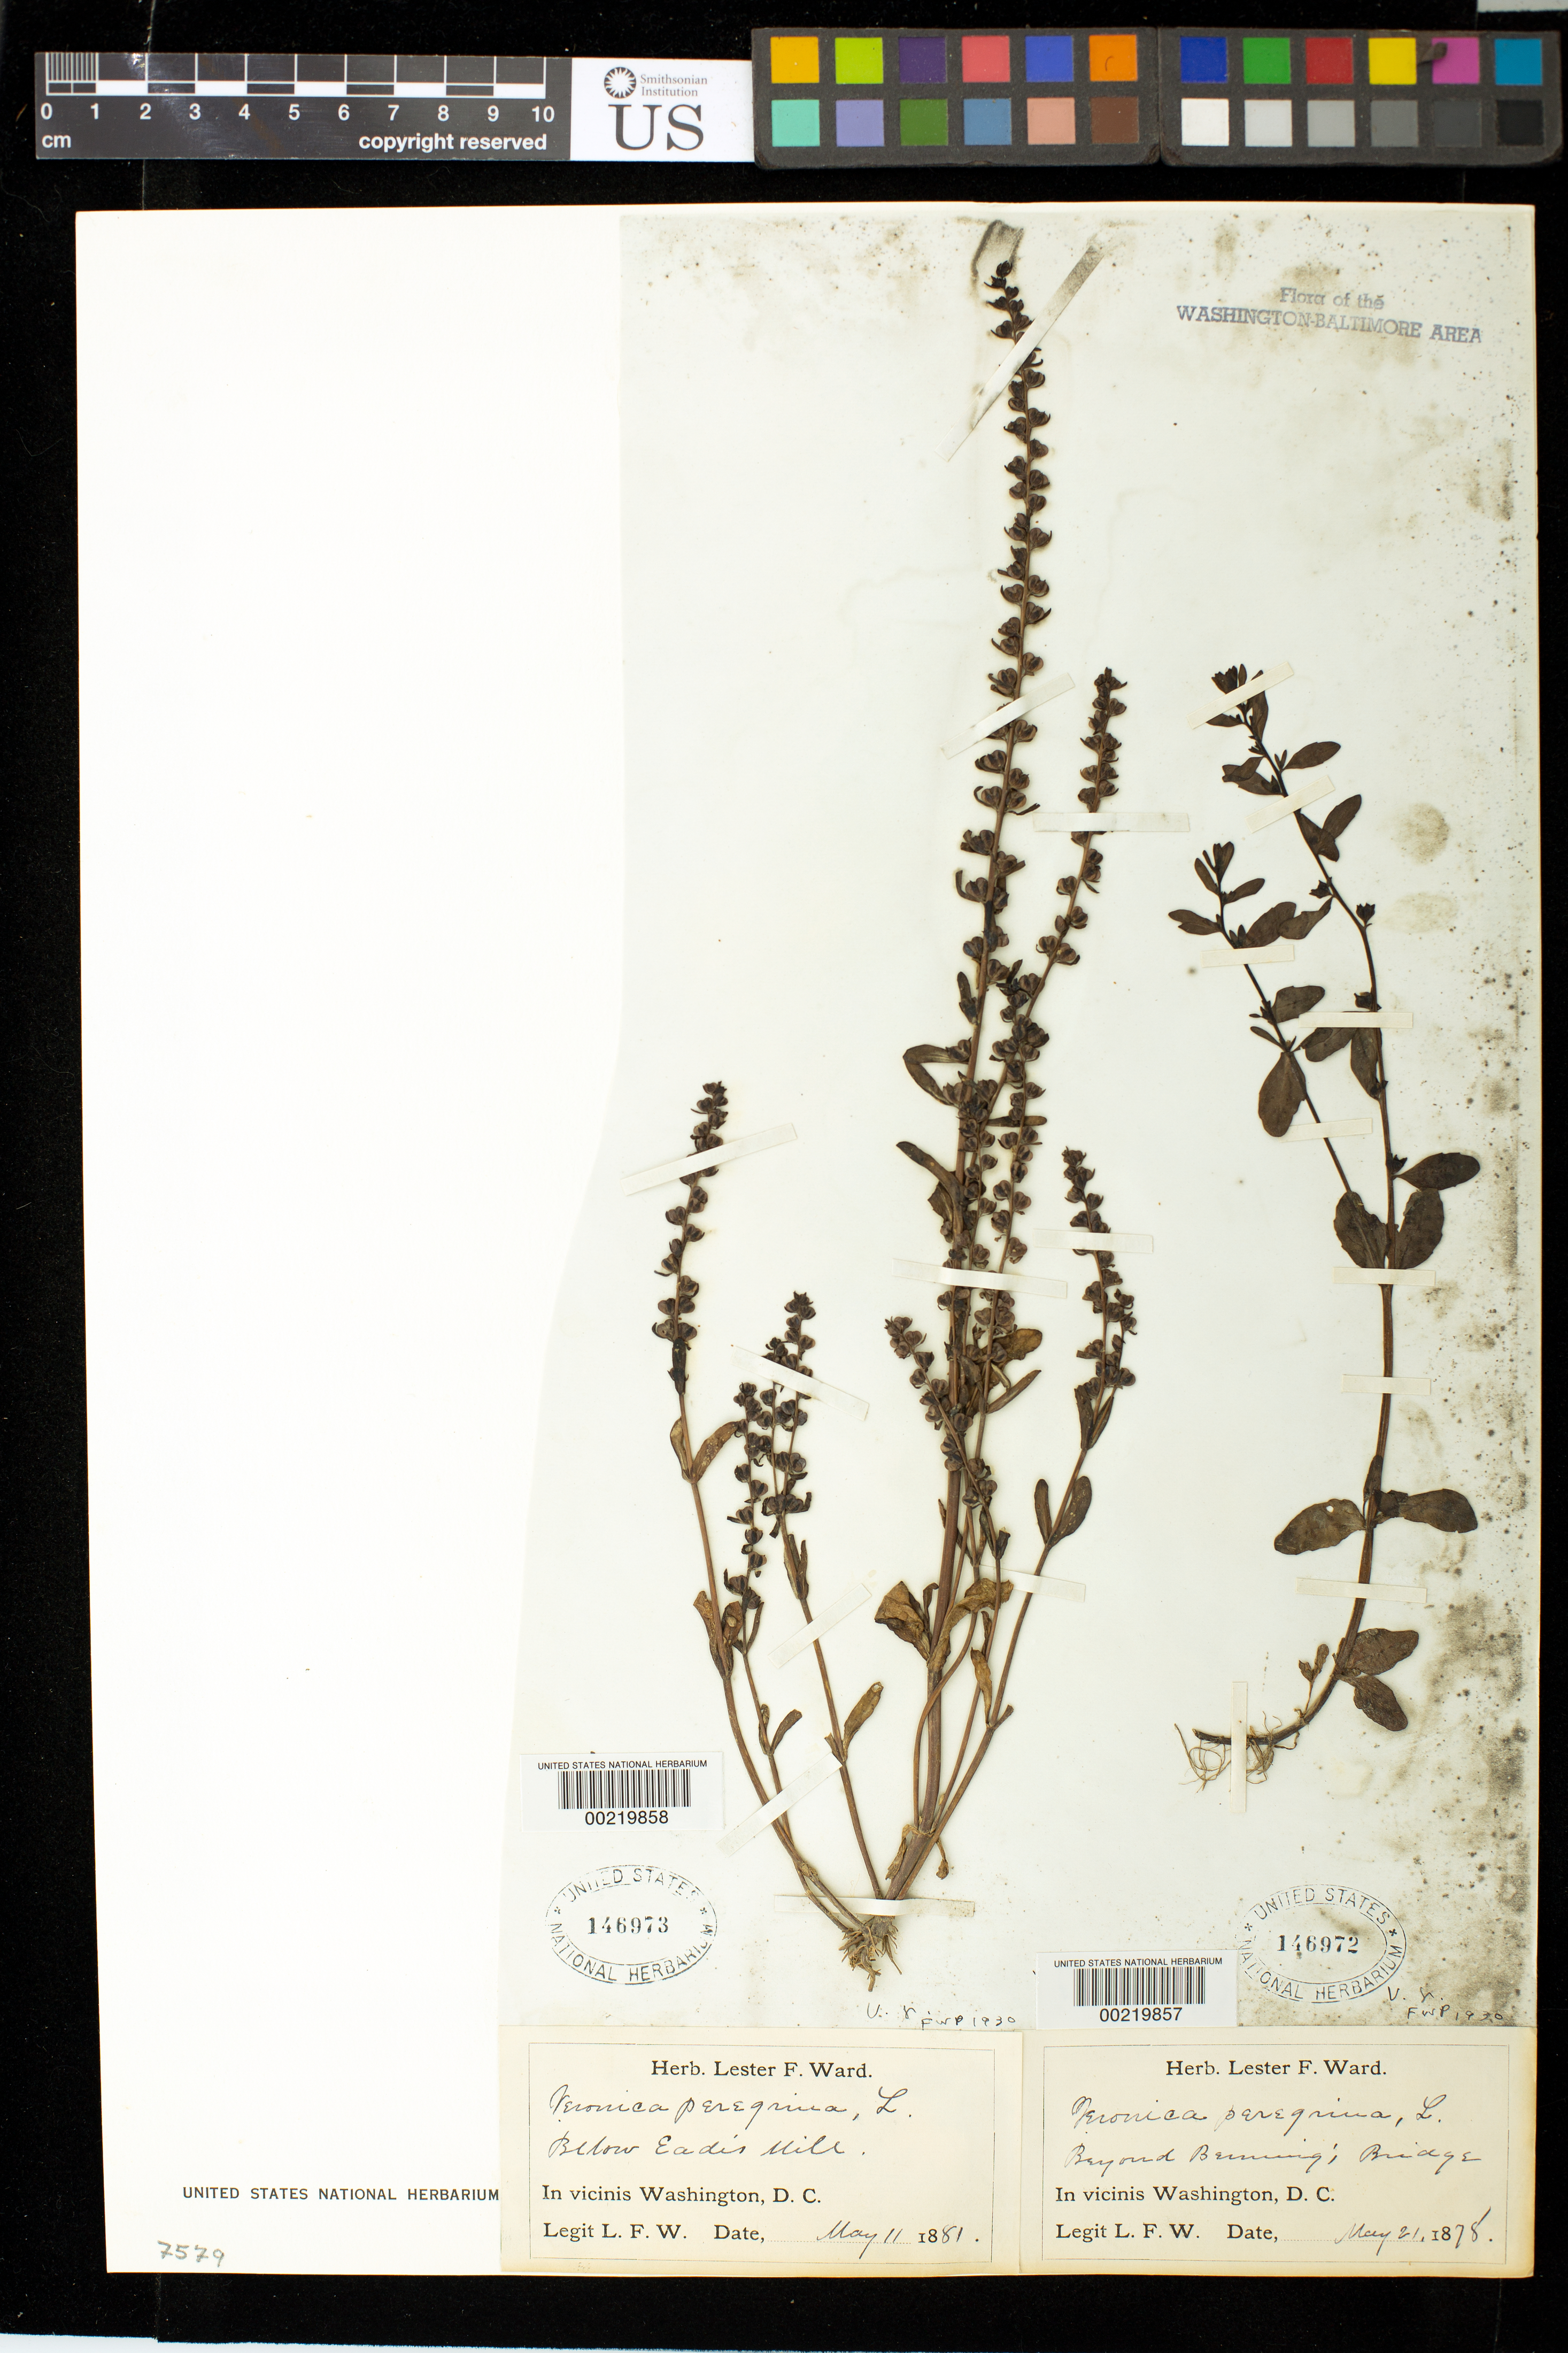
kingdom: Plantae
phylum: Tracheophyta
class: Magnoliopsida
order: Lamiales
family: Plantaginaceae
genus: Veronica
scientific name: Veronica peregrina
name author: L.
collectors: L. F. Ward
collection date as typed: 21 May 1878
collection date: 1878-05-21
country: United States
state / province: District of Columbia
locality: Beyond Benning Bridge, D.C. vicinity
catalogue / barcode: US 146972